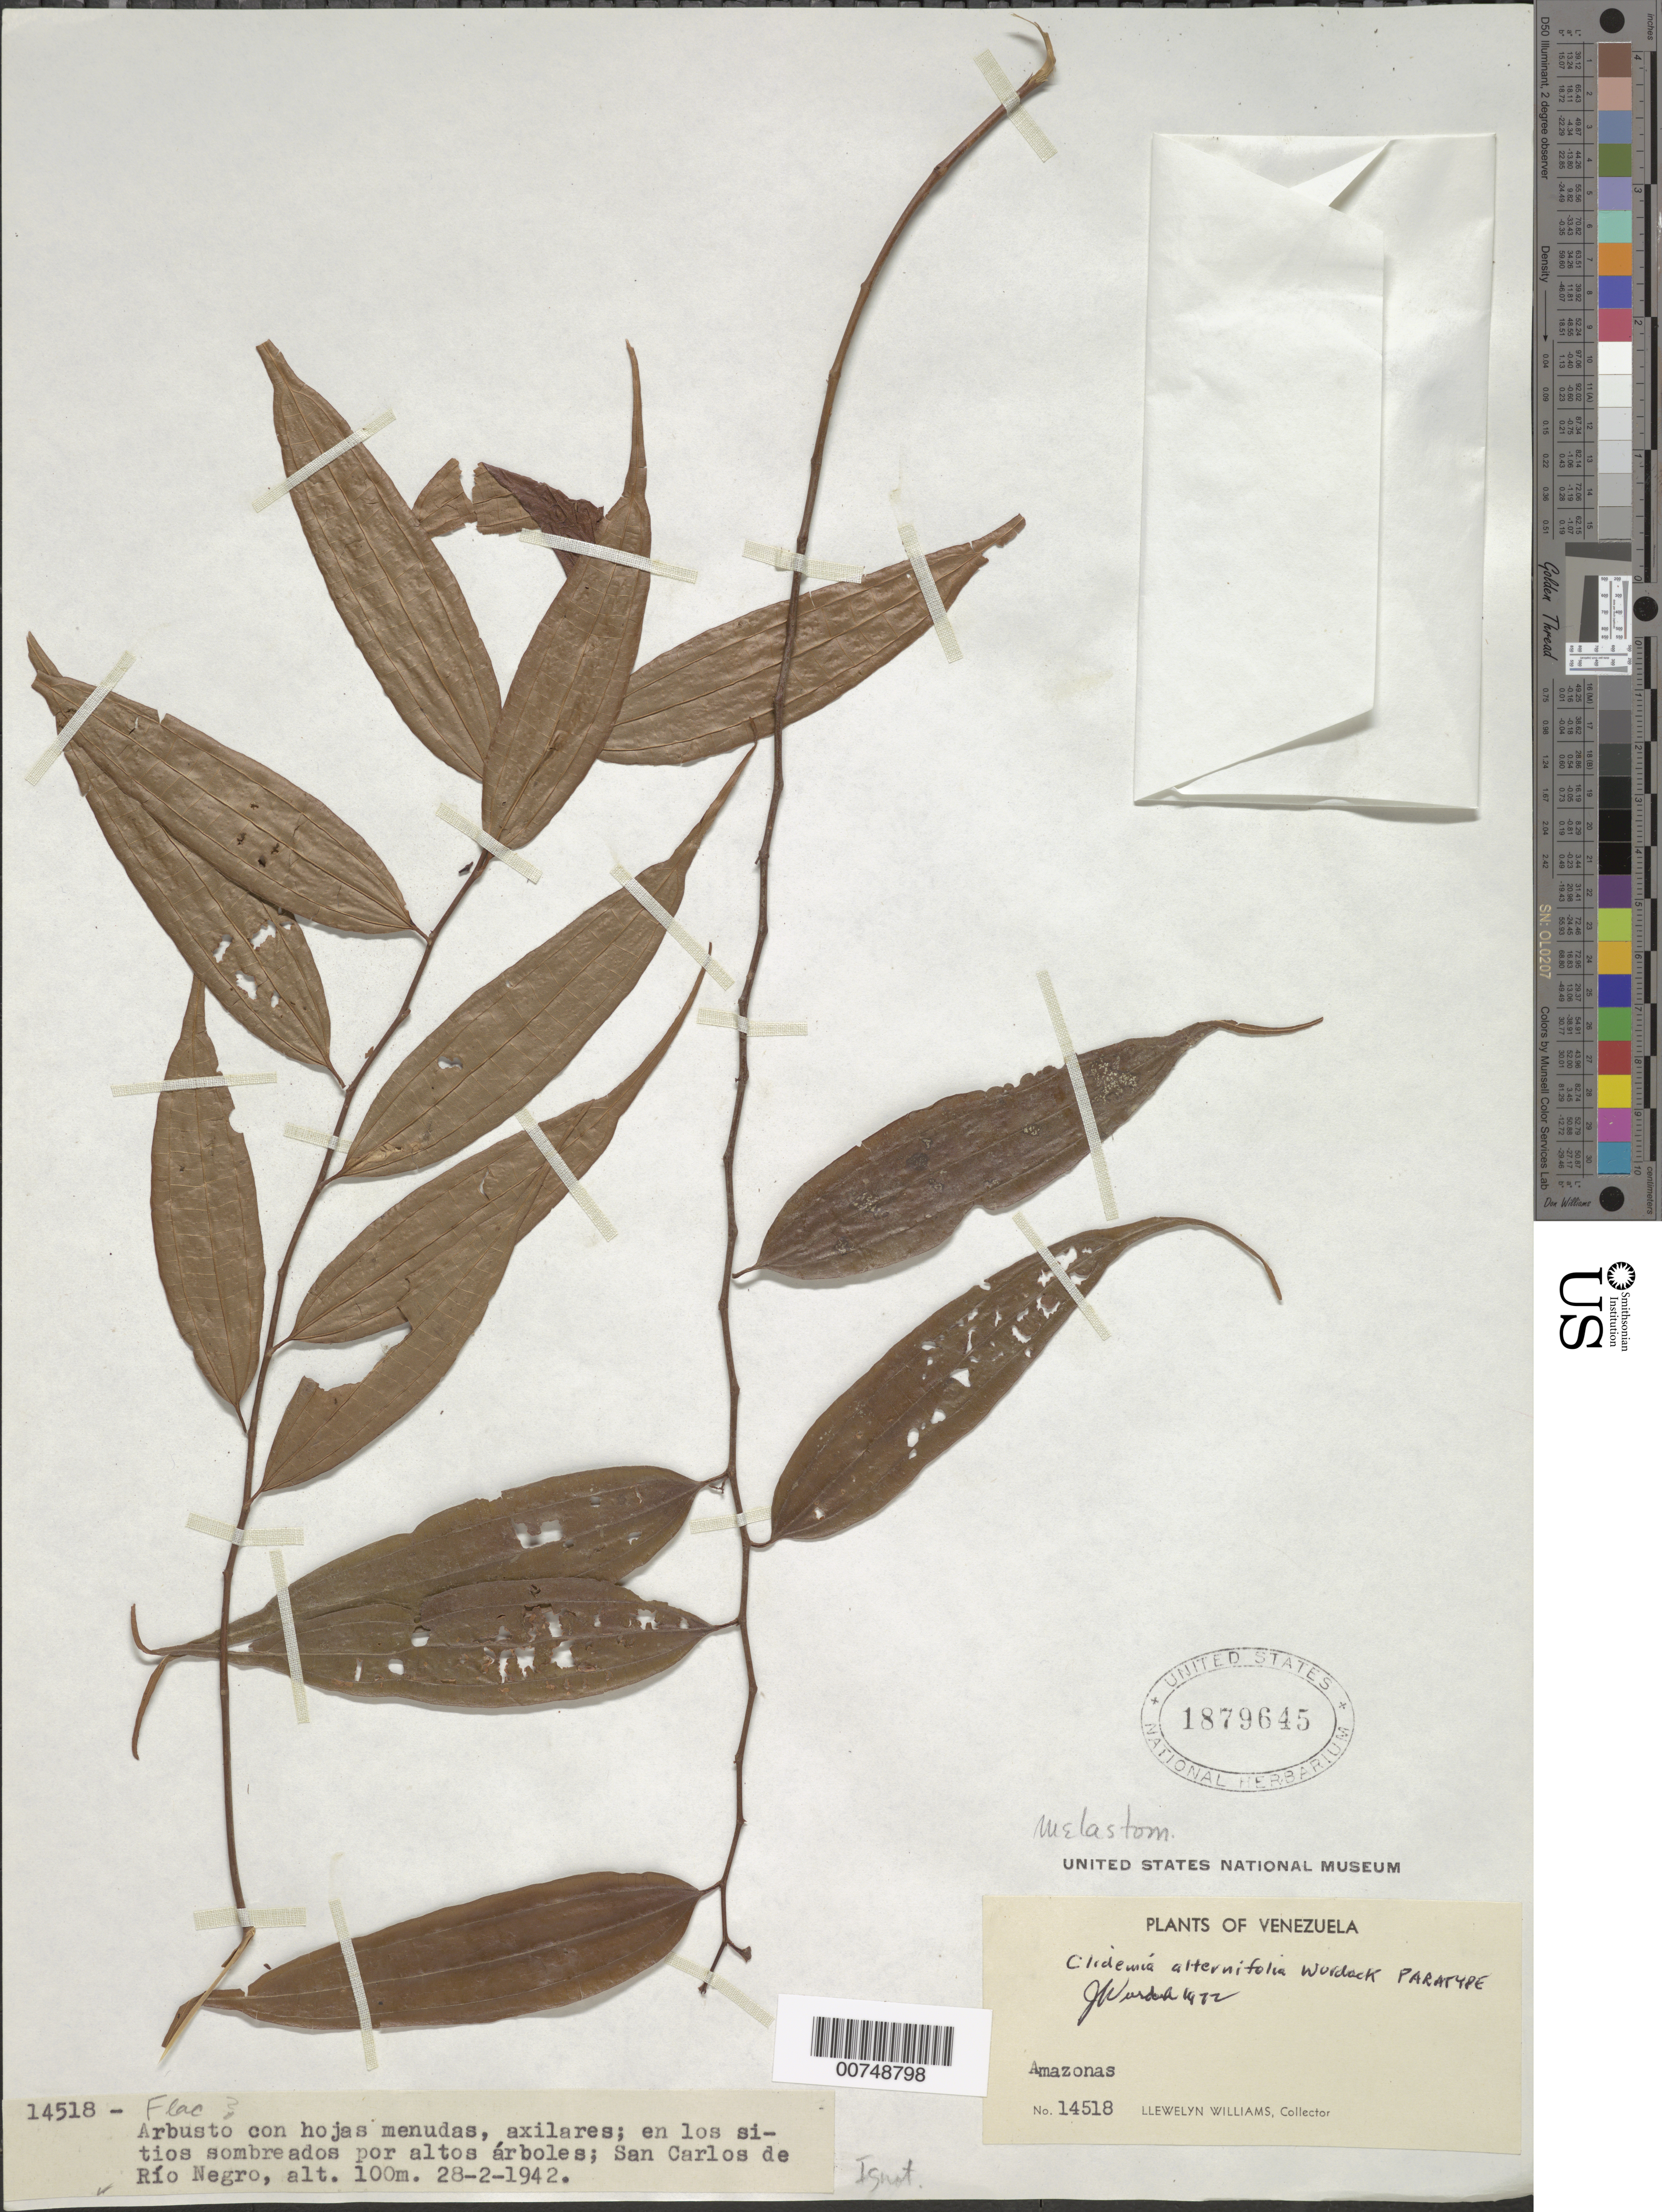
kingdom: Plantae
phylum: Tracheophyta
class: Magnoliopsida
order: Myrtales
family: Melastomataceae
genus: Clidemia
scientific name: Clidemia alternifolia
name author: Wurdack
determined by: Wurdack, John J., (US), US (UNITED STATES)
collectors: Ll. Williams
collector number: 14518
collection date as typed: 28-Feb-42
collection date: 1942-02-28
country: Venezuela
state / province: Amazonas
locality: San Carlos de Río Negro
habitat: Sitios sombreados por altos arboles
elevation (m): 100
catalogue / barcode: US 1879645